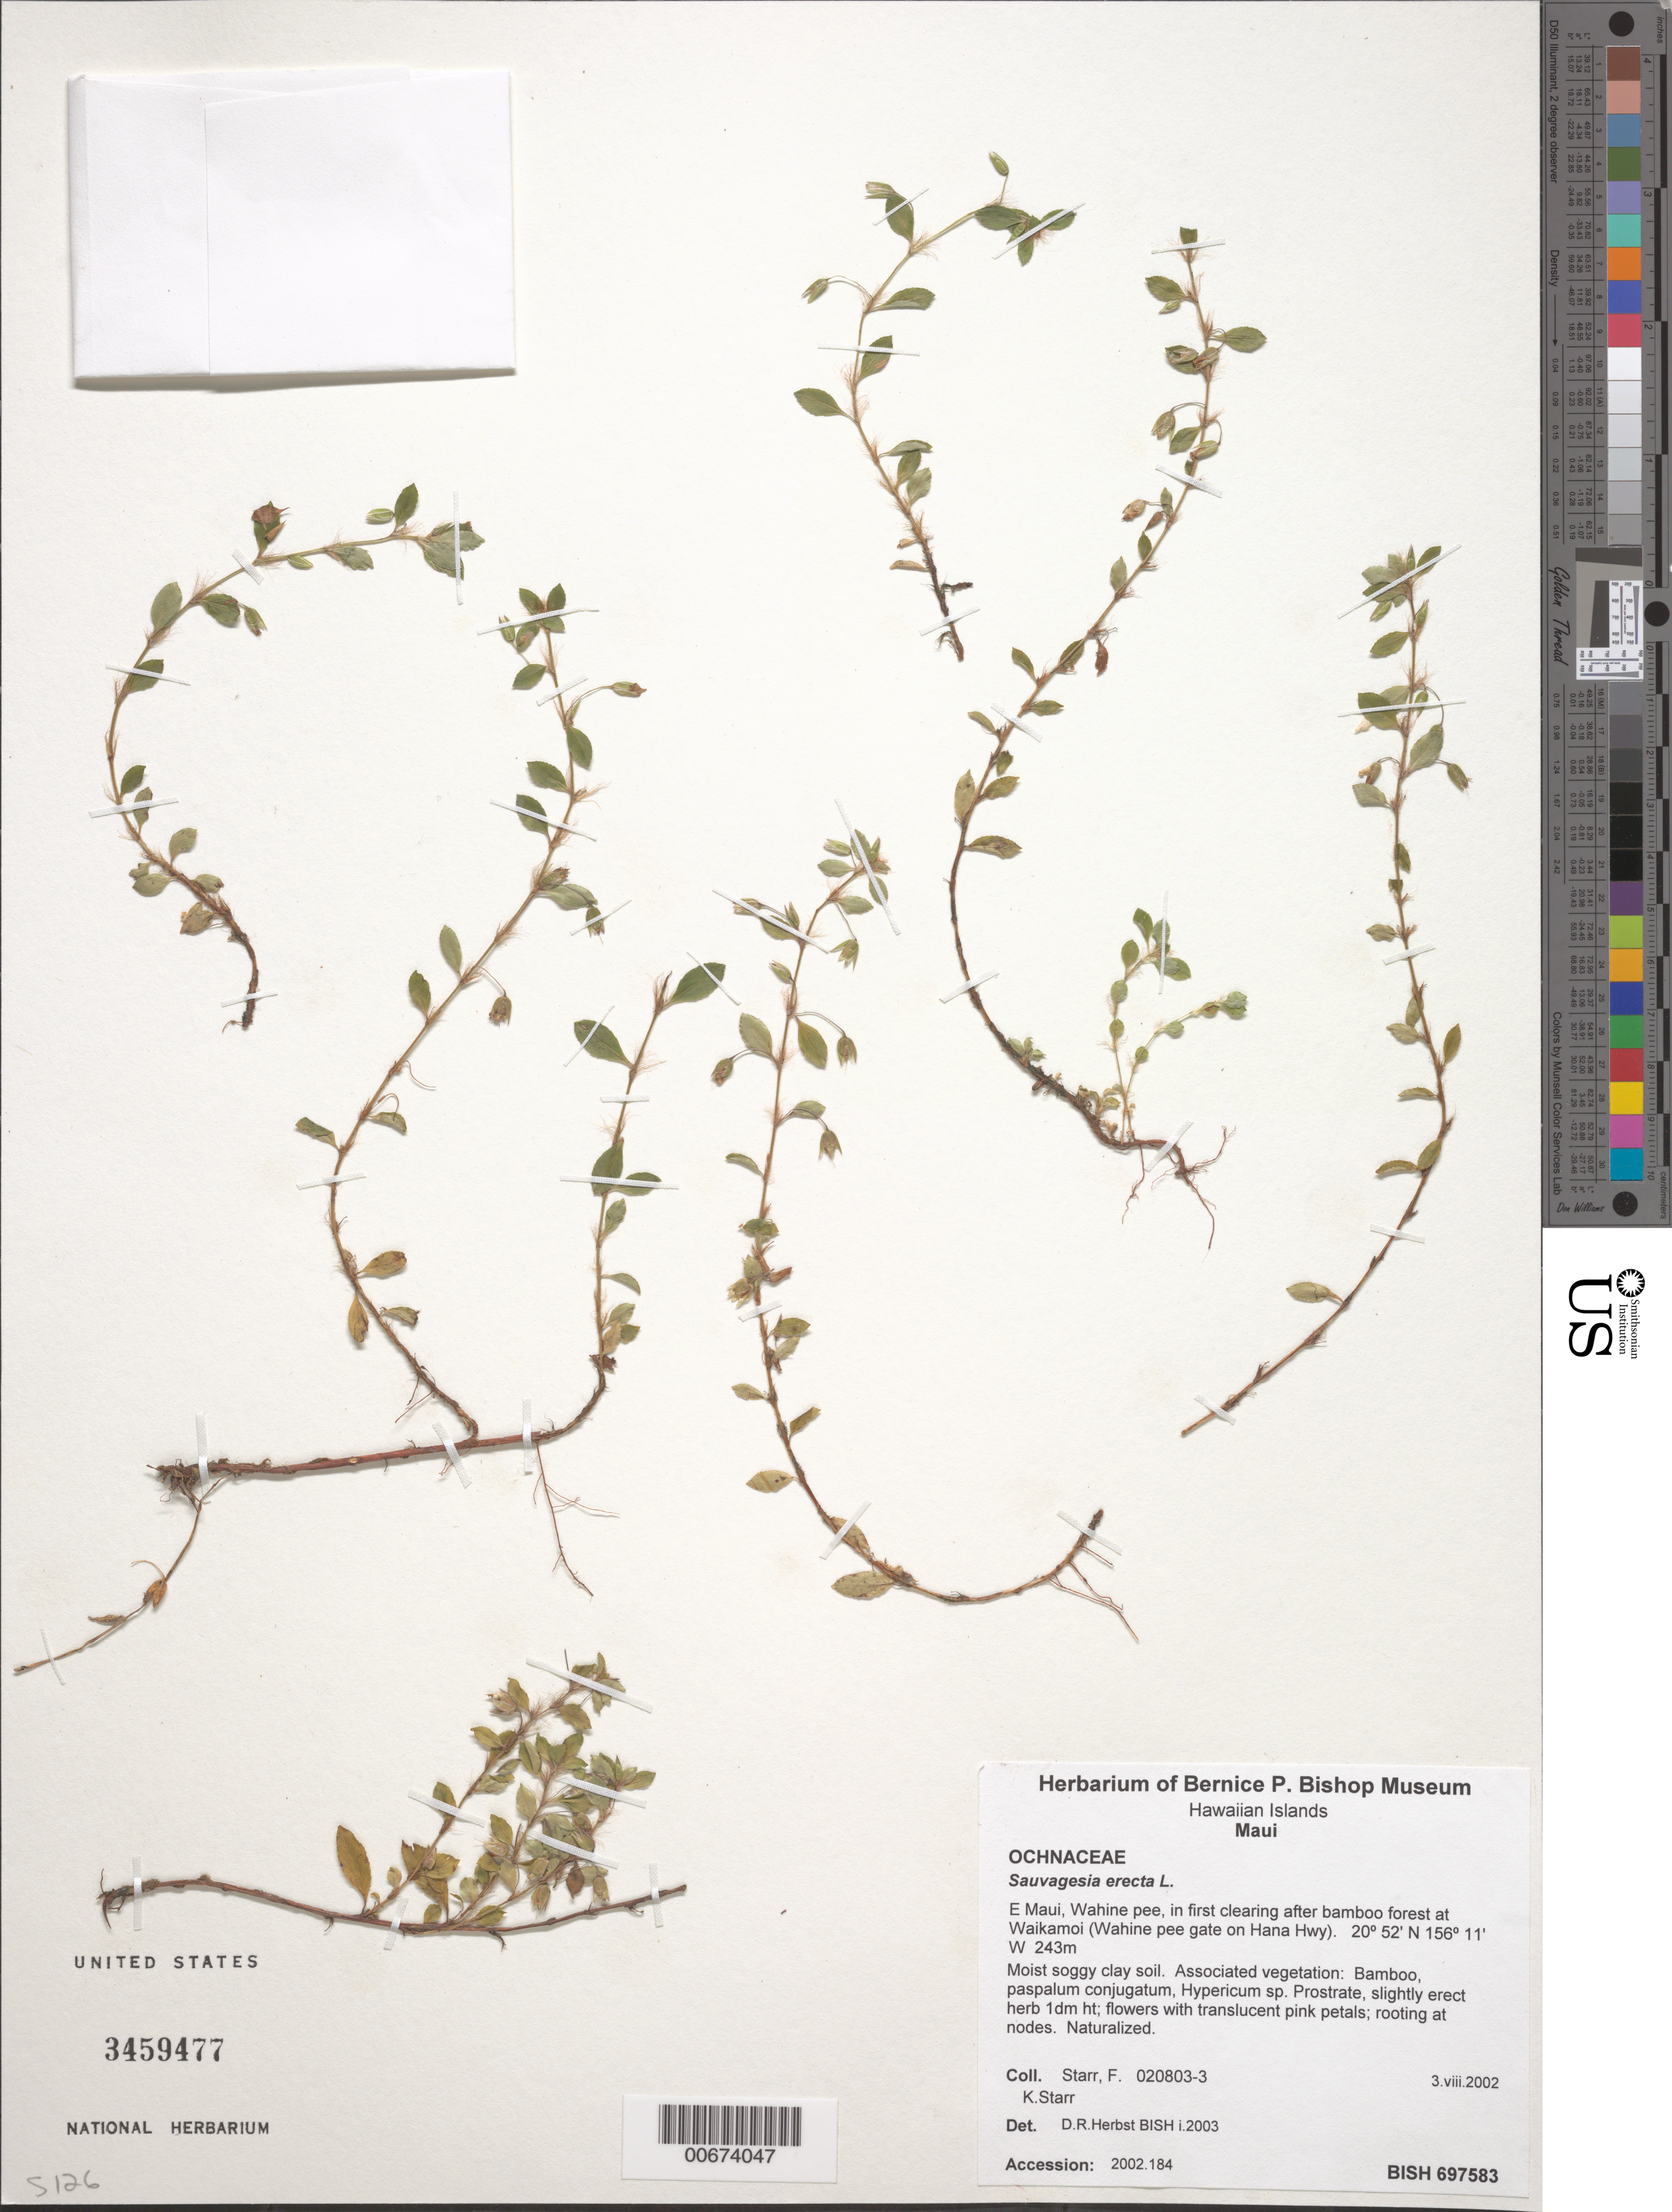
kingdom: Plantae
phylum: Tracheophyta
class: Magnoliopsida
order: Malpighiales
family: Ochnaceae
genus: Sauvagesia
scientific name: Sauvagesia erecta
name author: L.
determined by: Herbst, D. R.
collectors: F. Starr & K. Starr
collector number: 020803-3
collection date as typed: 3 Aug 2002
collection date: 2002-08-03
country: United States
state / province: Hawaii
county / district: Maui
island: Maui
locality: E Maui, Wahinepe'e, in first clearing after bamboo forest at Waikamoi (Wahinepe'e gate on Hana Hwy)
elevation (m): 243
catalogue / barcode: US 3459477